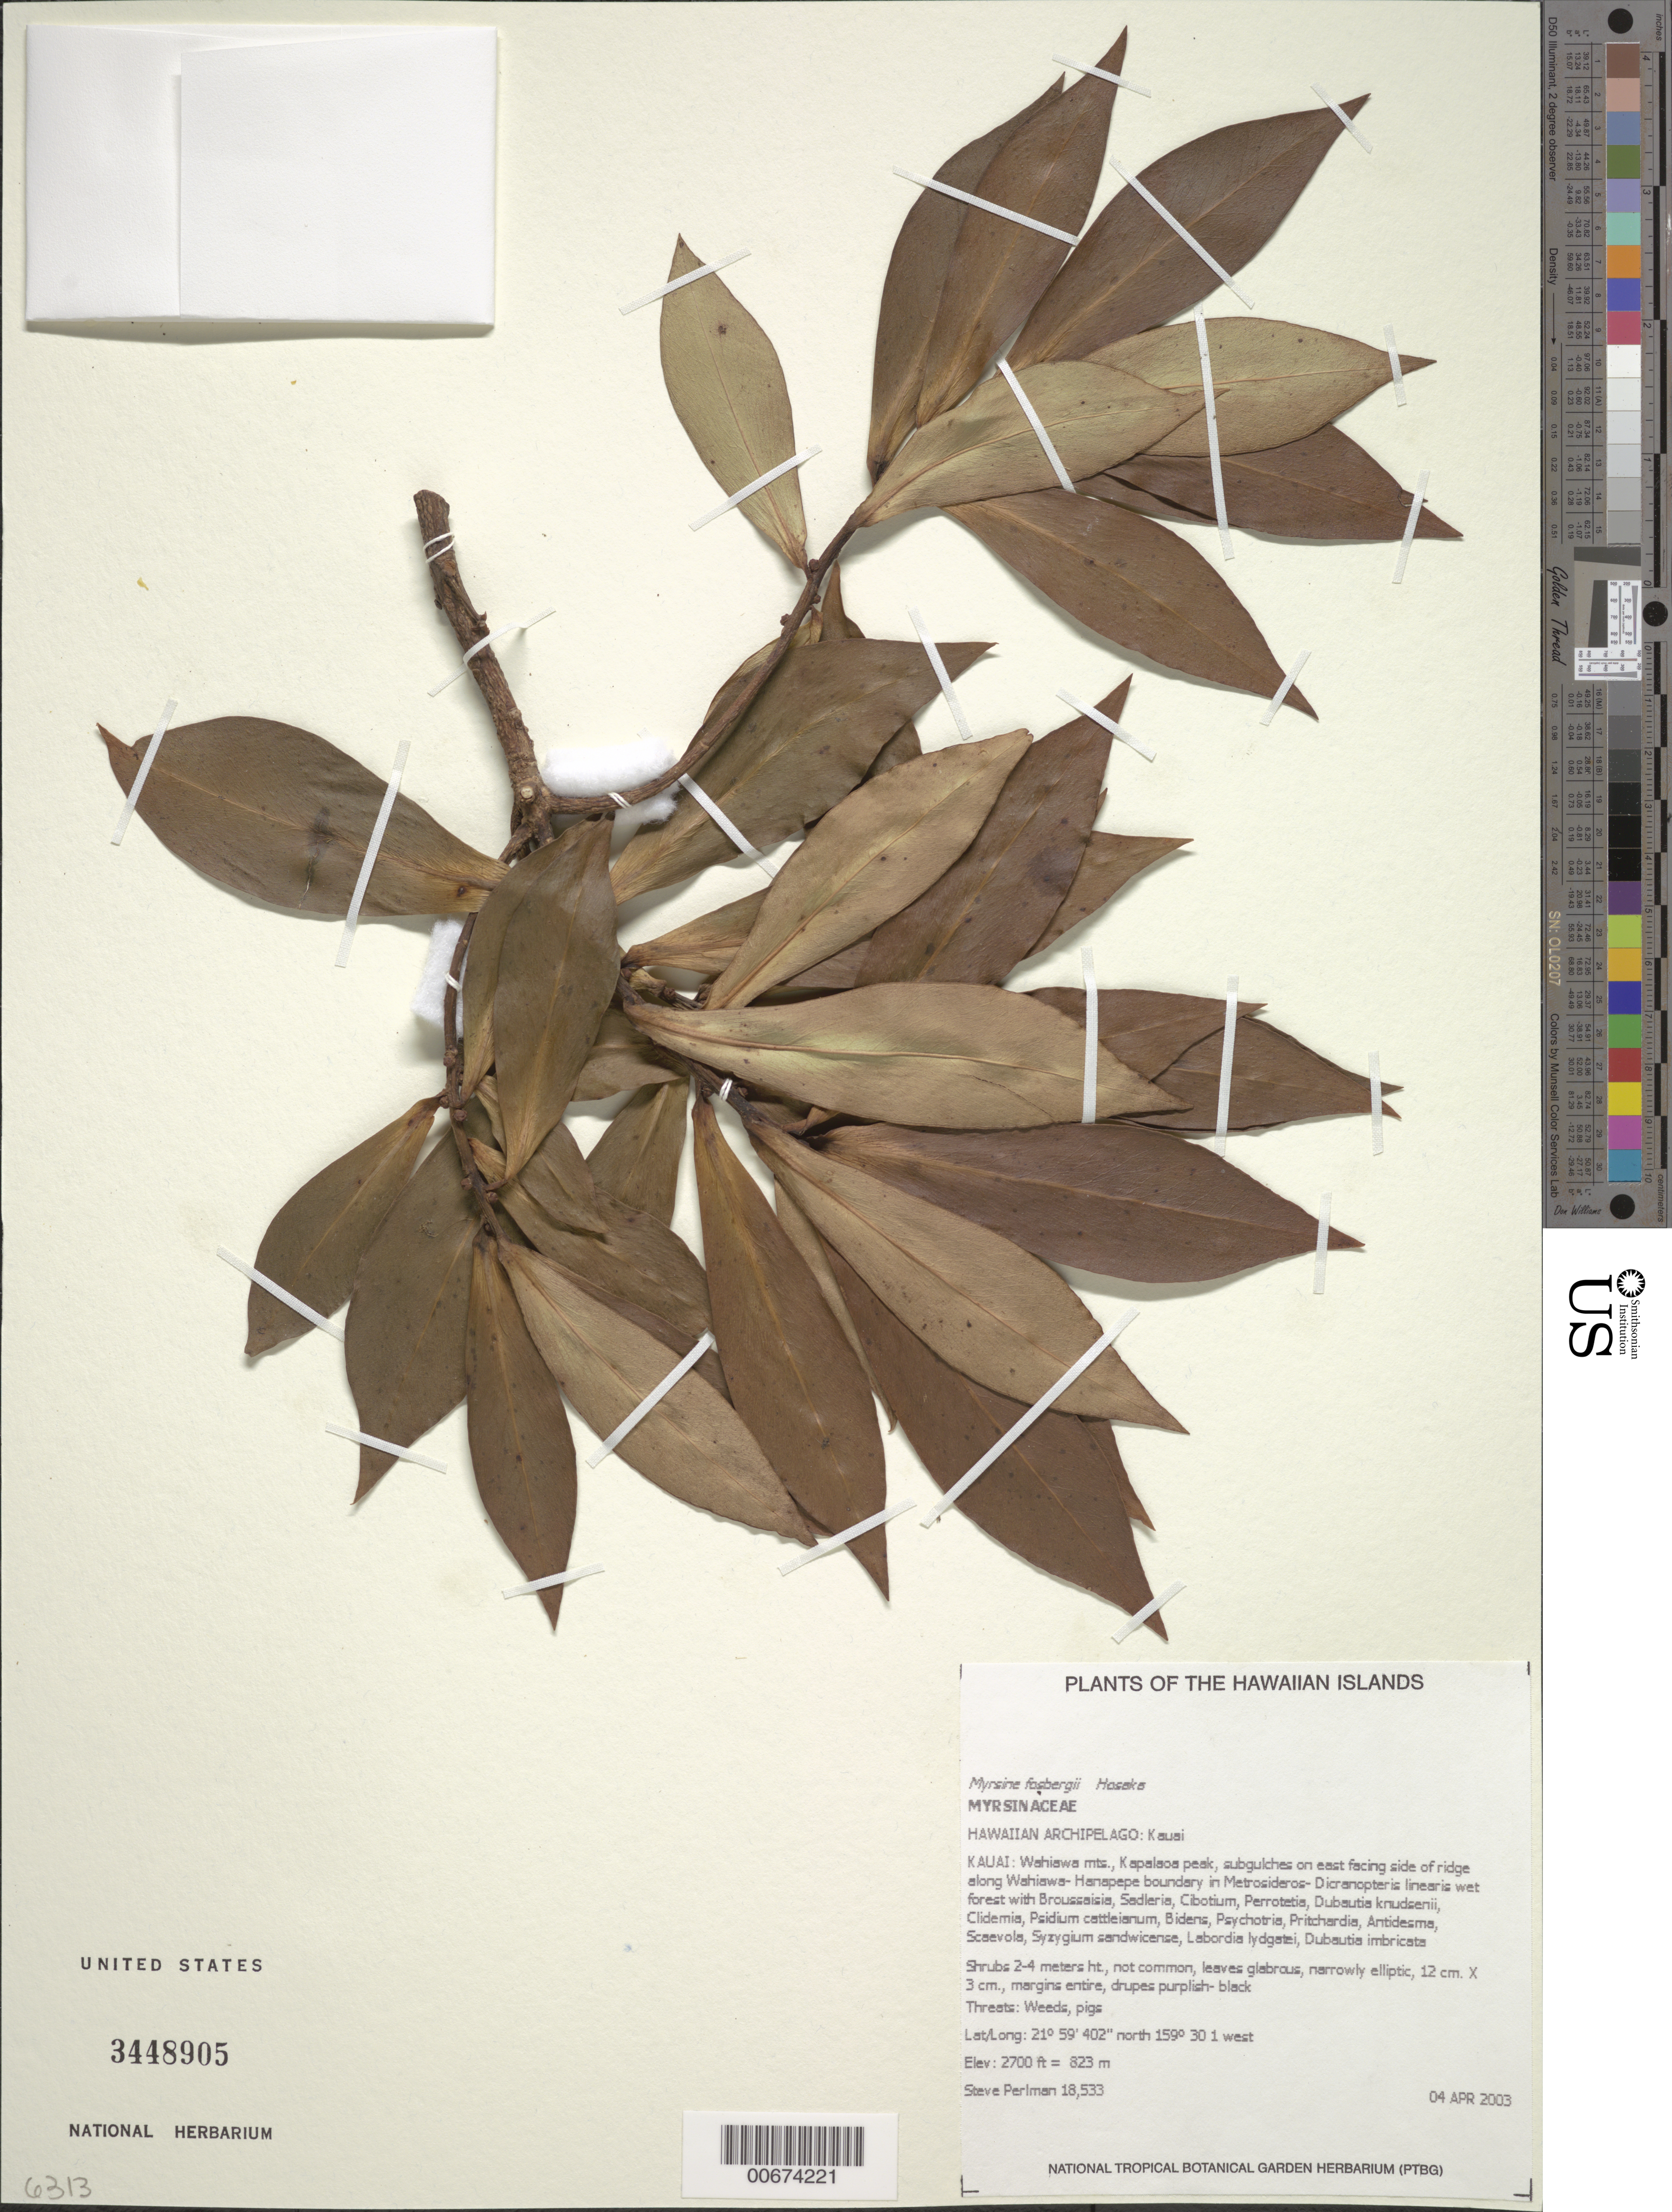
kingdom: Plantae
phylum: Tracheophyta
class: Magnoliopsida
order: Ericales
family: Primulaceae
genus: Myrsine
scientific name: Myrsine fosbergii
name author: Hosaka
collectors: S. P. Perlman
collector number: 18553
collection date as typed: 4 Apr 2003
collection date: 2003-04-04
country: United States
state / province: Hawaii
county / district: Kaui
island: Kaua'i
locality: Wahiawa mts., Kapalaoa peak, subgulches on east facing side of ridge along Wahiawa-Hanapepe boundary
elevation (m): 823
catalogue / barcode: US 3448905